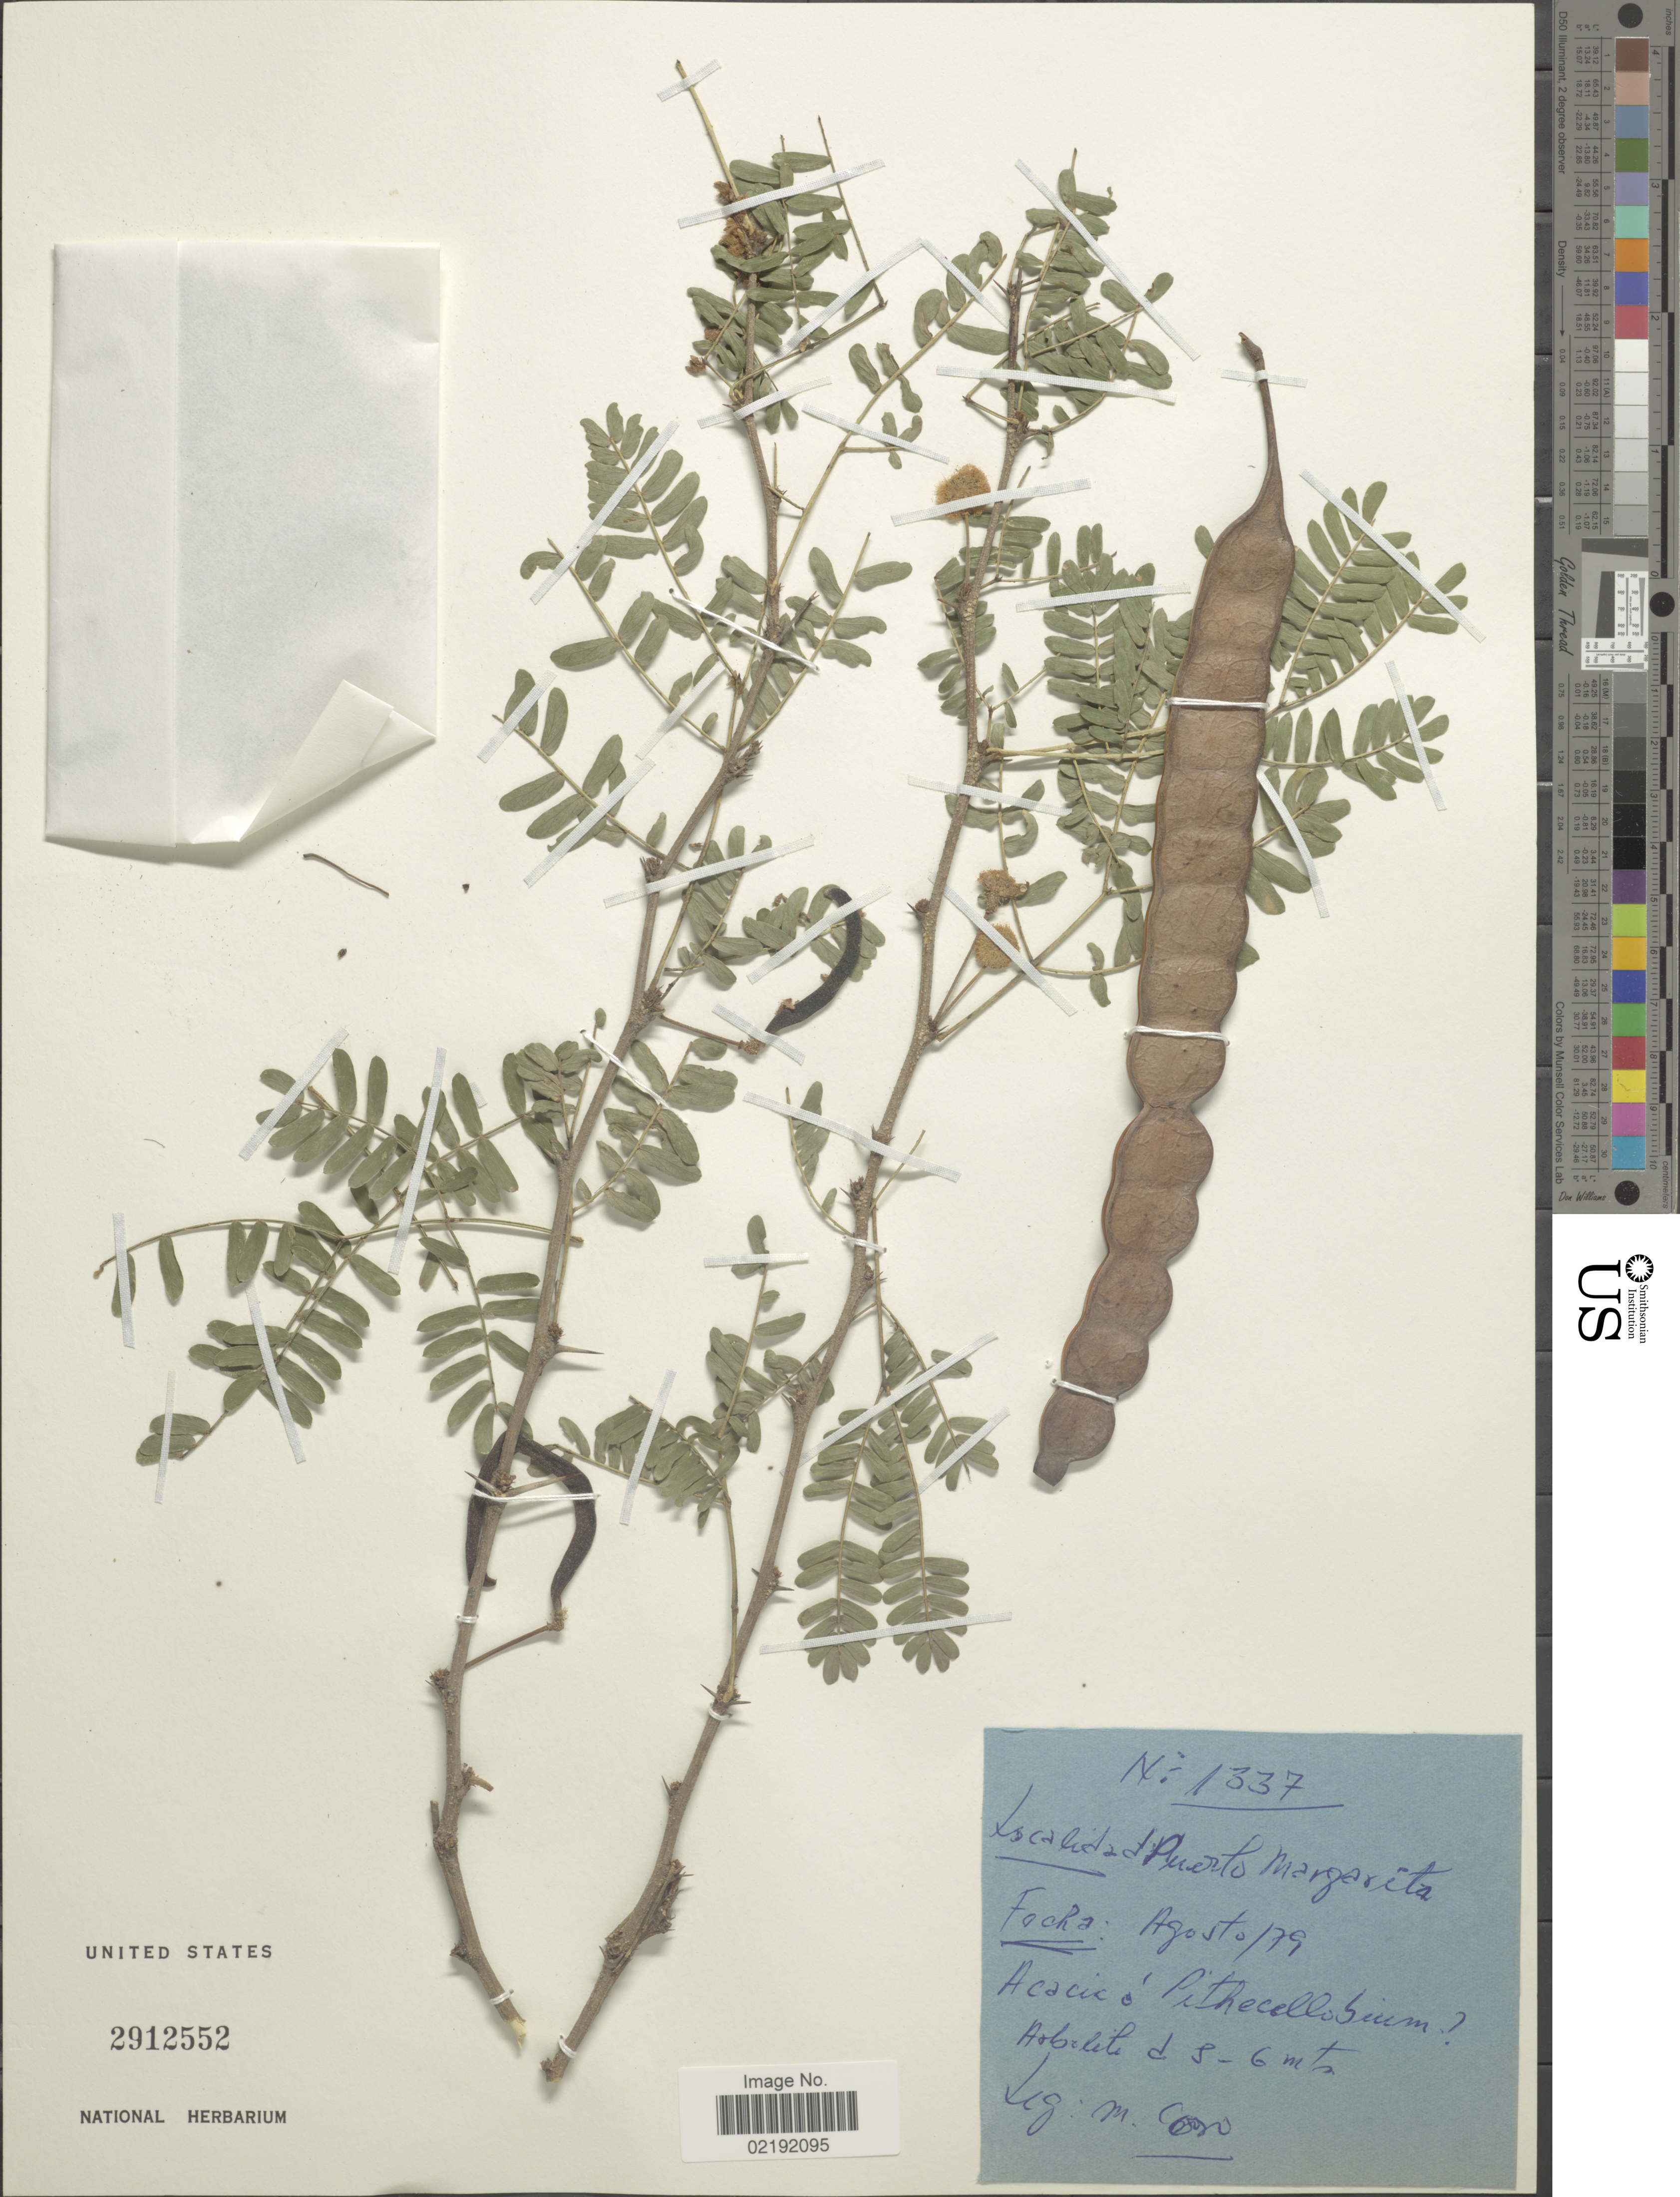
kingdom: Plantae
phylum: Tracheophyta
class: Magnoliopsida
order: Fabales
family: Fabaceae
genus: Pithecellobium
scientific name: Pithecellobium sp.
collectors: M. Coro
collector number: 1337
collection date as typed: Transcribed d/m/y: /8/79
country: Paraguay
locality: Puerto Margarita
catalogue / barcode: US 2912552